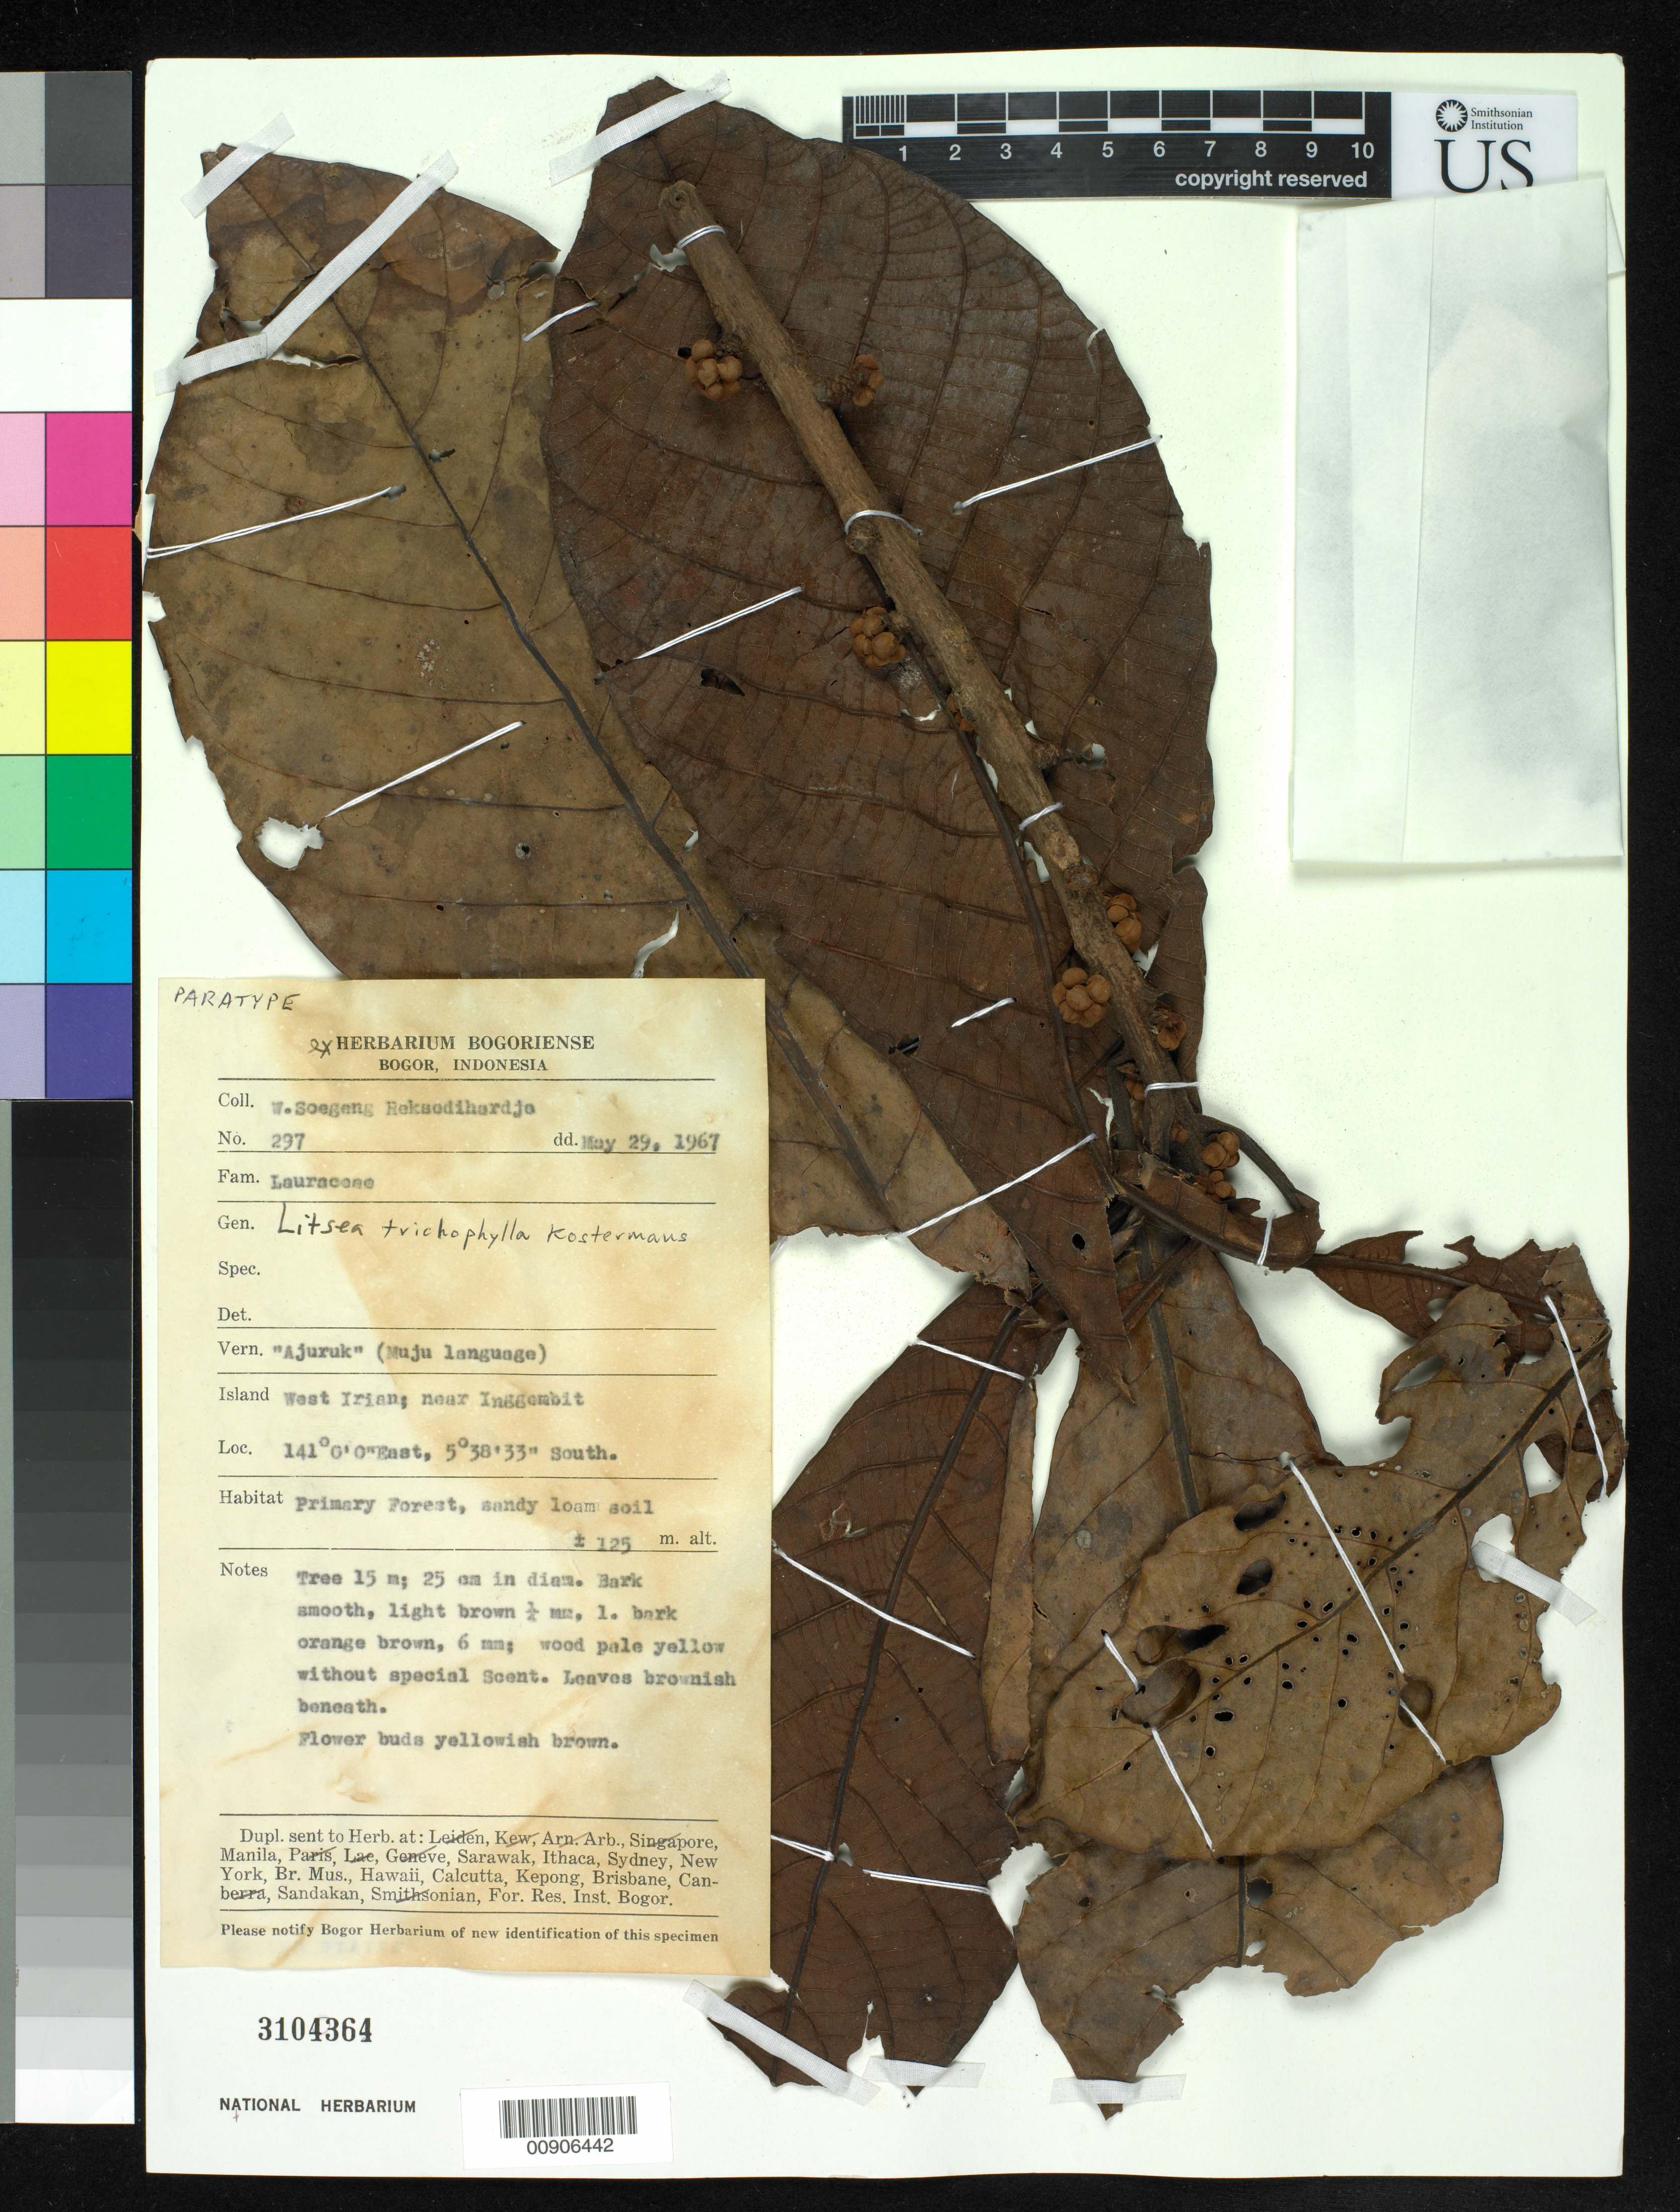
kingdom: Plantae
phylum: Tracheophyta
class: Magnoliopsida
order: Laurales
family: Lauraceae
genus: Litsea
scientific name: Litsea trichophylla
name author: Kosterm.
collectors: W.S. Heksedihardjo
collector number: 297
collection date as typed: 29 May 1967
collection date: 1967-05-29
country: Indonesia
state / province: Papua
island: New Guinea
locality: West Irian; near Inggembit. Irian Jaya,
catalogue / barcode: US 3104364